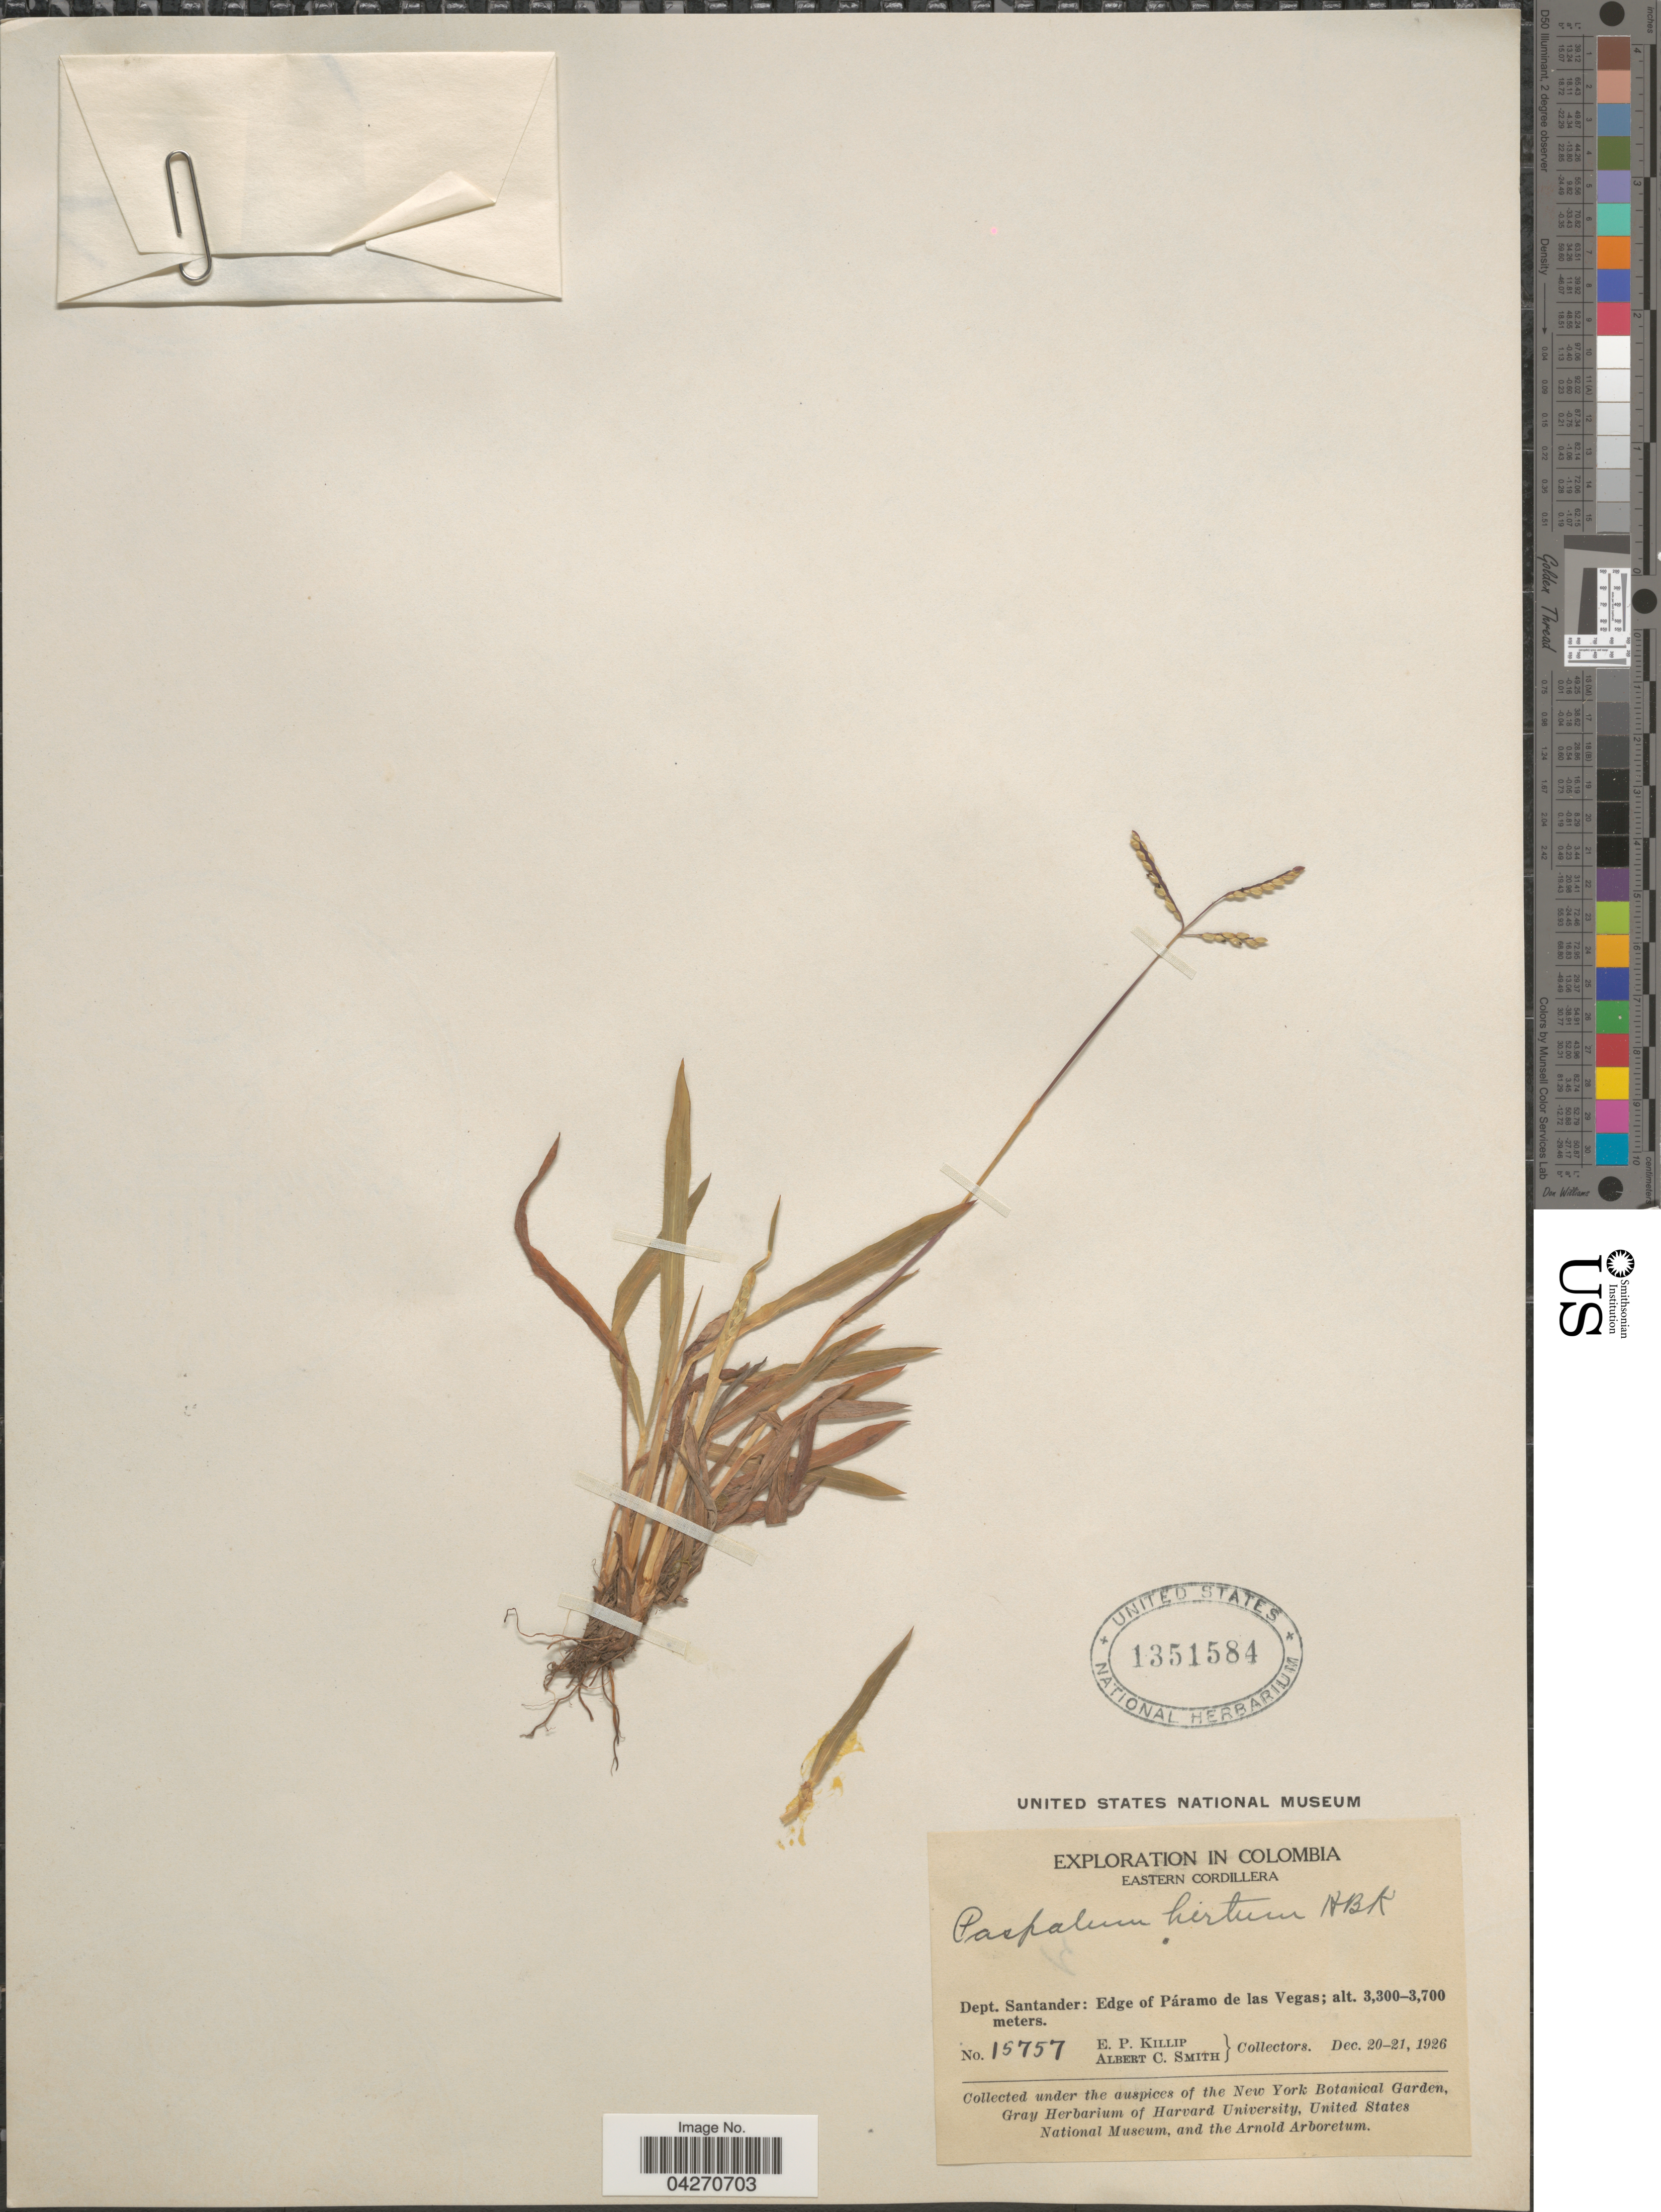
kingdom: Plantae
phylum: Tracheophyta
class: Liliopsida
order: Poales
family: Poaceae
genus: Paspalum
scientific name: Paspalum hirtum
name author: Kunth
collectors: E. P. Killip & A. C. Smith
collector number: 15757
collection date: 1926-12-20/1926-12-21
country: Colombia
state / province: Santander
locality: Exploration In Colombia. Eastern Cordillera. Dept. Santander: Edge of Páramo de las Vegas.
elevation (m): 3300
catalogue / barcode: US 1351584